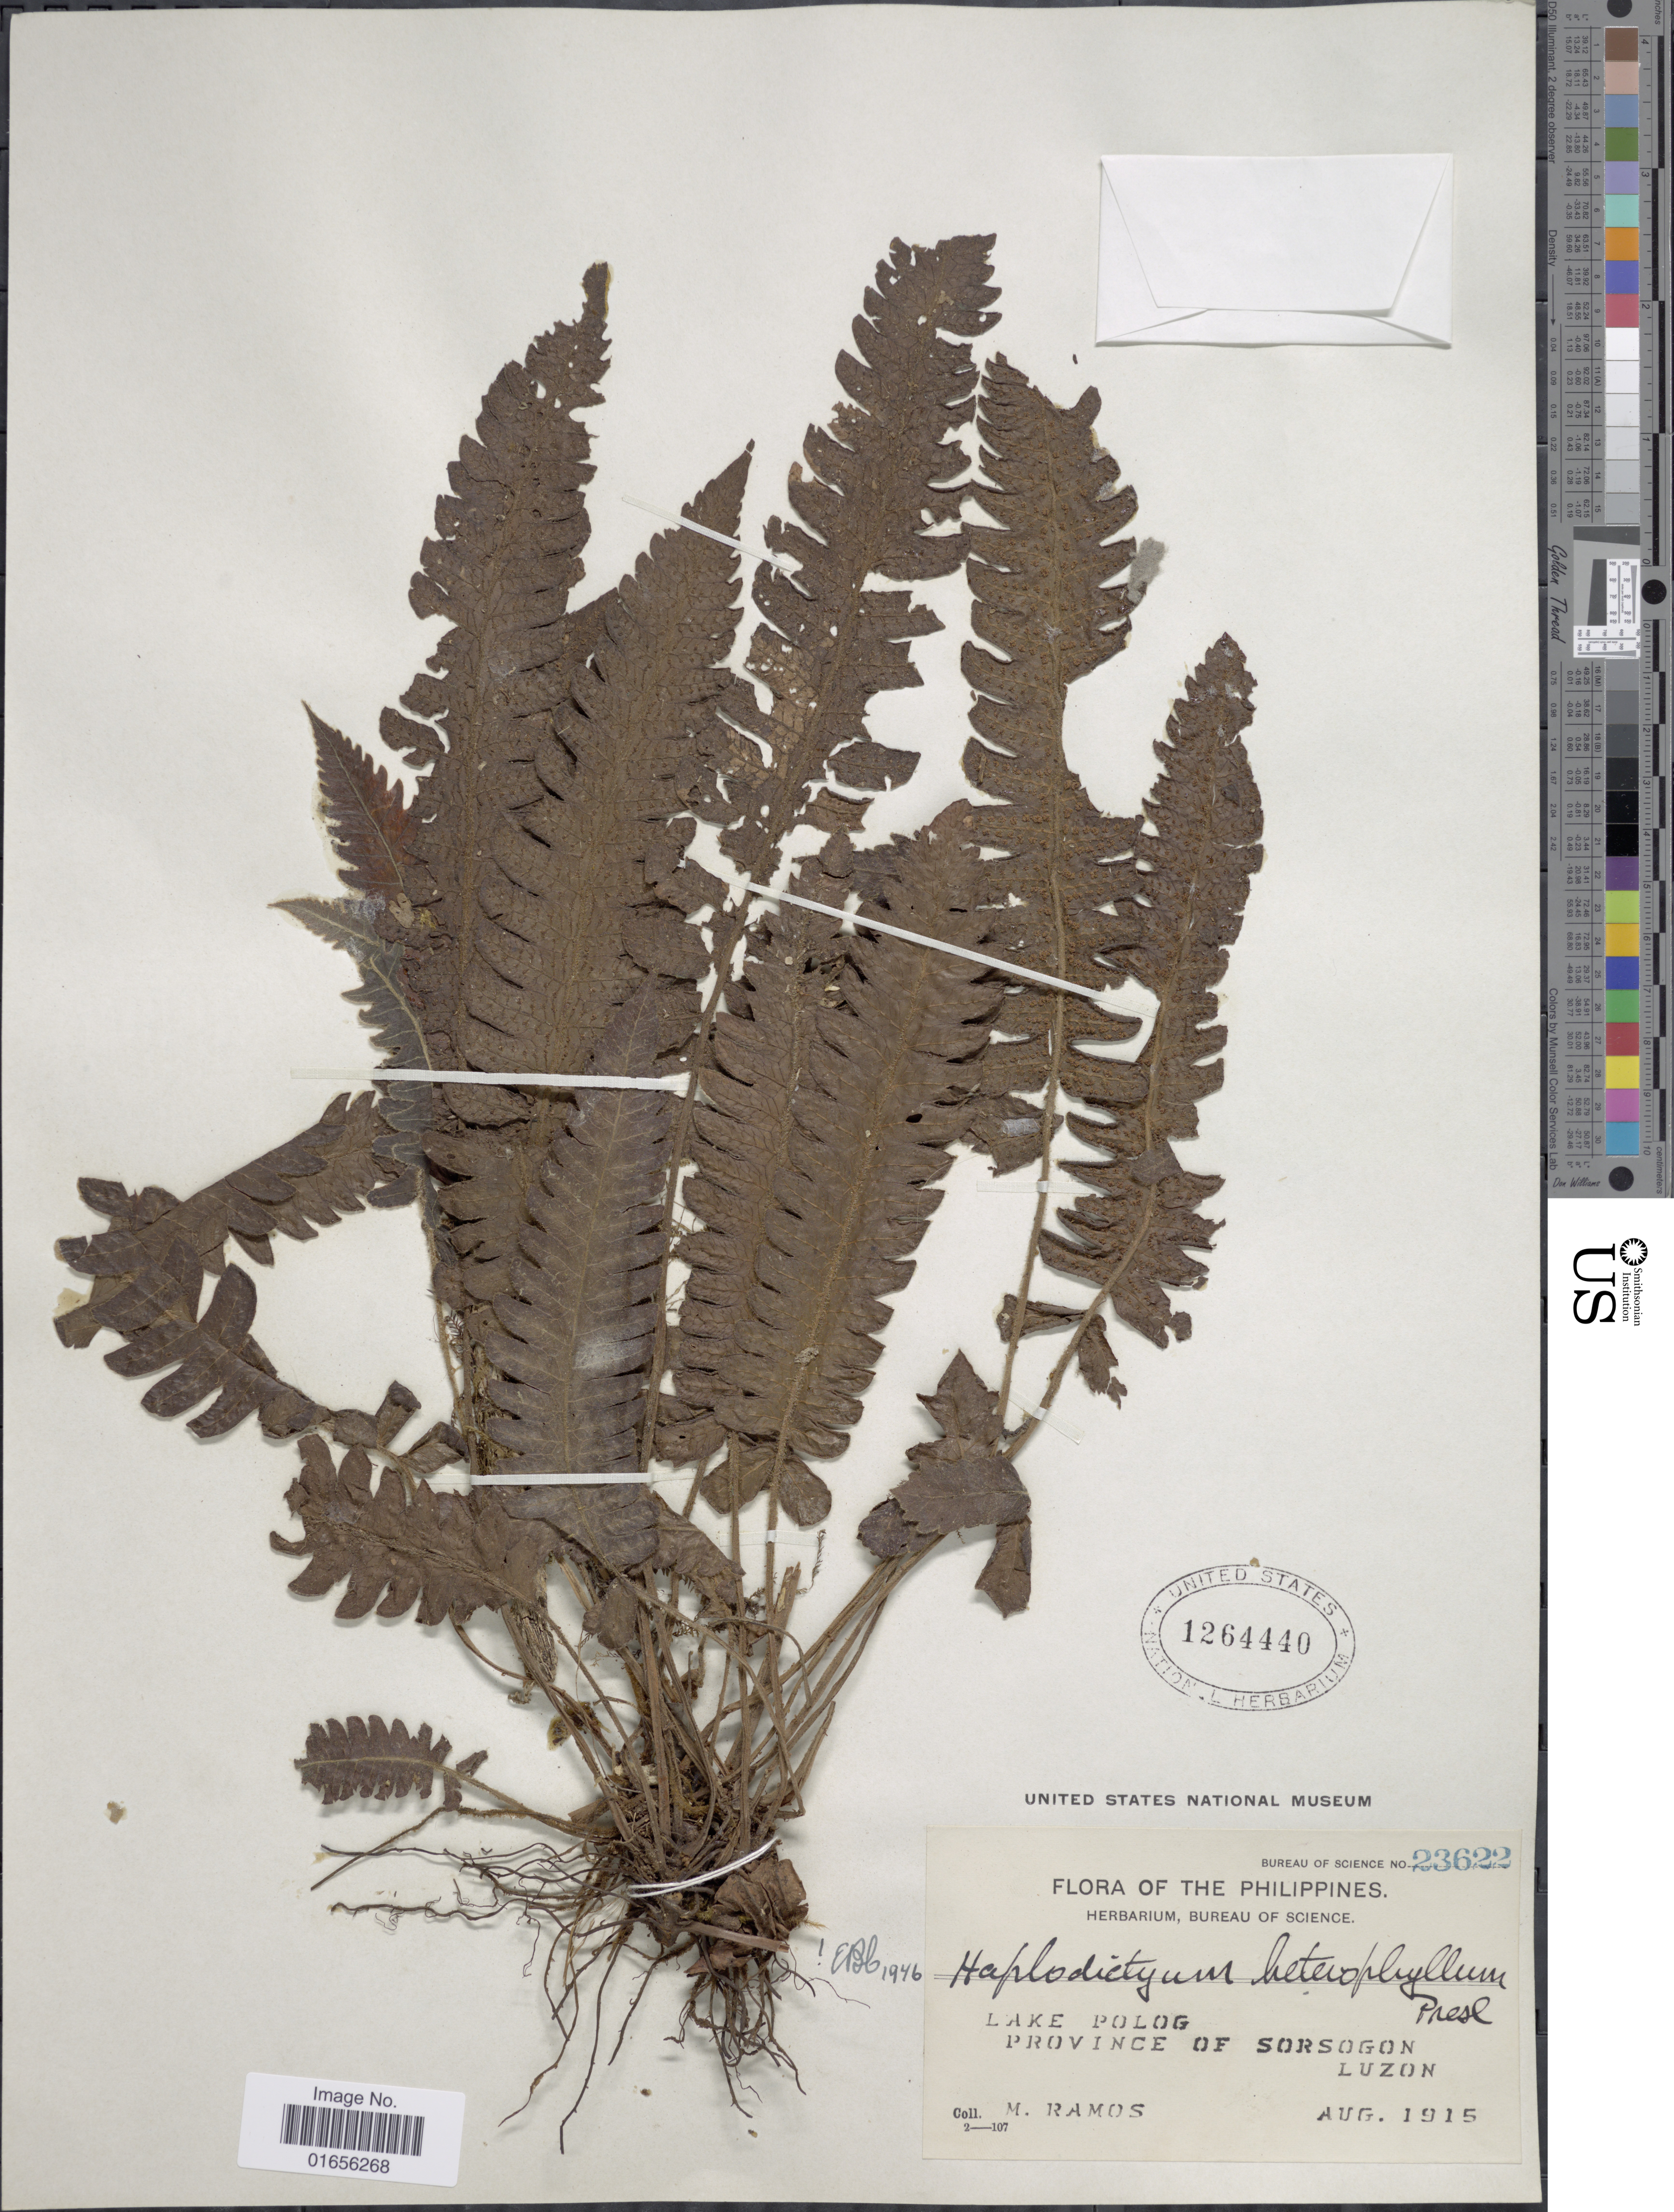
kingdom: Plantae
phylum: Tracheophyta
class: Polypodiopsida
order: Polypodiales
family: Thelypteridaceae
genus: Pronephrium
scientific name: Pronephrium heterophyllum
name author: (C. Presl) Holttum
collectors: M. Ramos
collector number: Bureau of Science 23622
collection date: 1915-08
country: Philippines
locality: The Philippines, Lake Polog, Province of Sorsogon, Luzon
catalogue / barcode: US 1264440